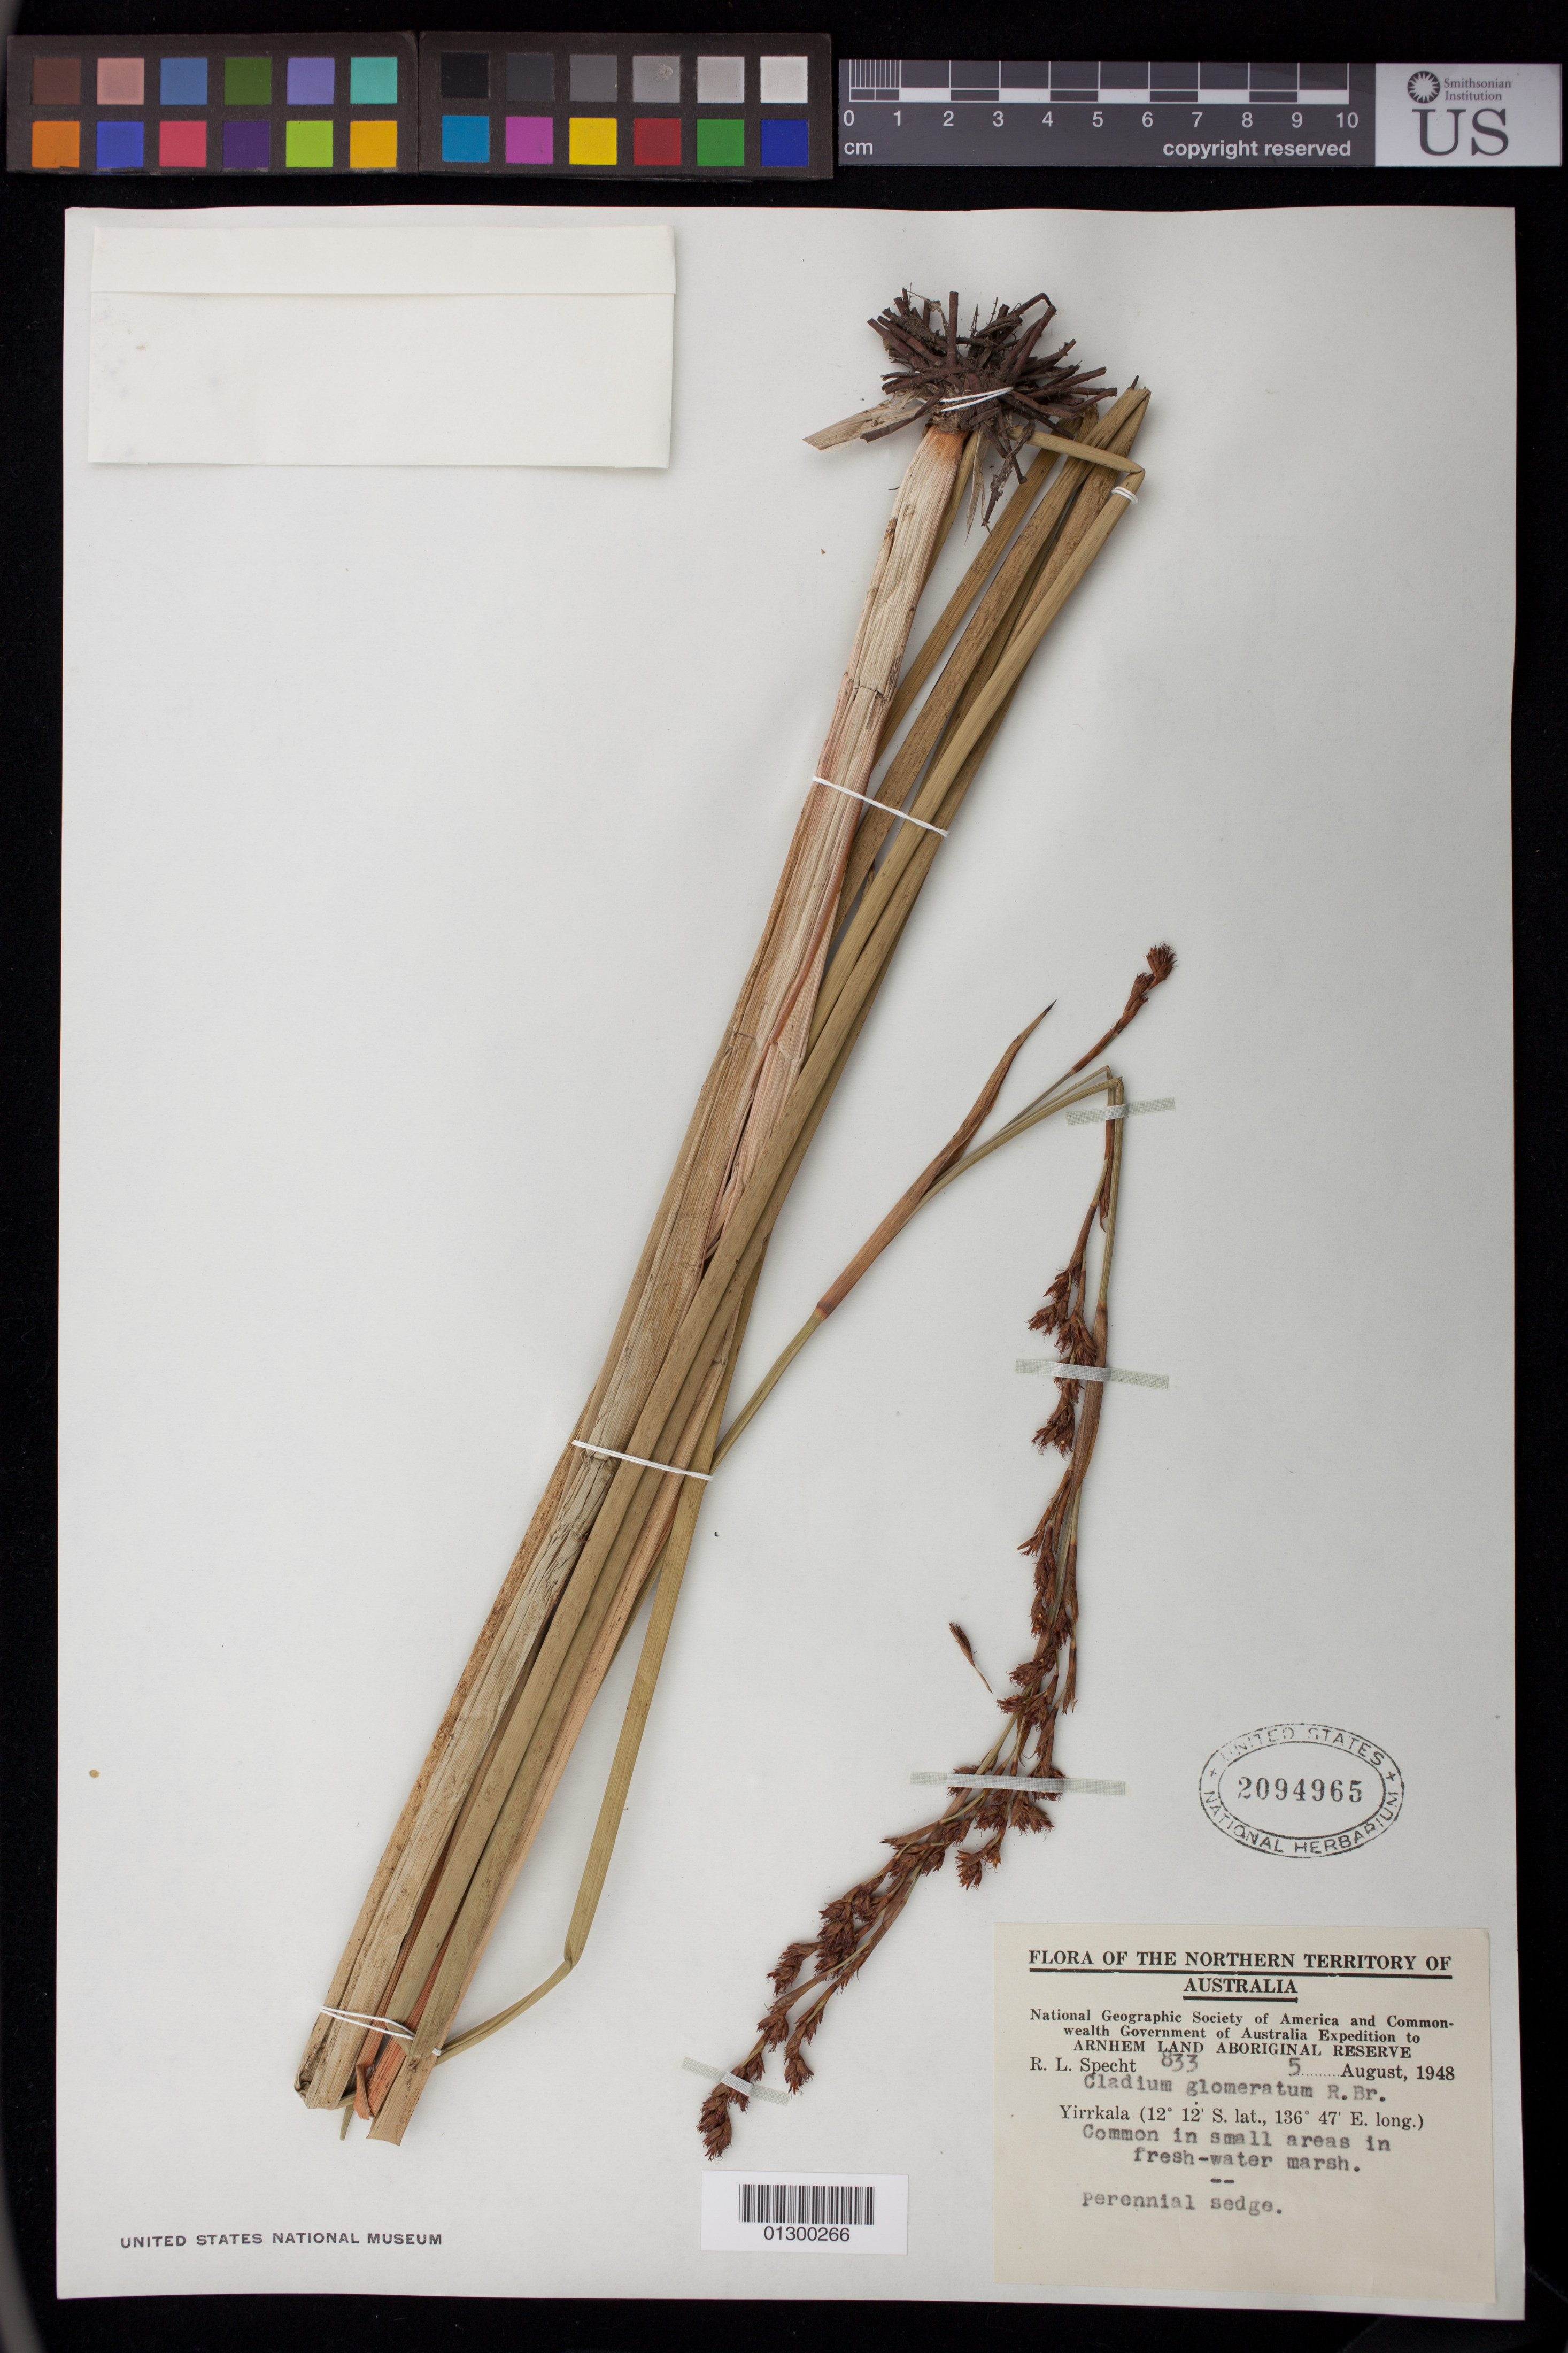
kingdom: Plantae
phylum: Tracheophyta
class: Liliopsida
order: Poales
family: Cyperaceae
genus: Machaerina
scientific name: Machaerina rubiginosa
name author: (Spreng.) T. Koyama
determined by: Strong, Mark T., (BOT), Smithsonian Institution - National Museum of Natural History (UNITED STATES)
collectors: R. L. Specht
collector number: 833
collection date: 1948-08-05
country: Australia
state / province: Northern Territory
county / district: East Arnhem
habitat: Common in small areas in fresh-water marsh.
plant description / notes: Perennial sedge.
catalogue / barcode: US 2094965